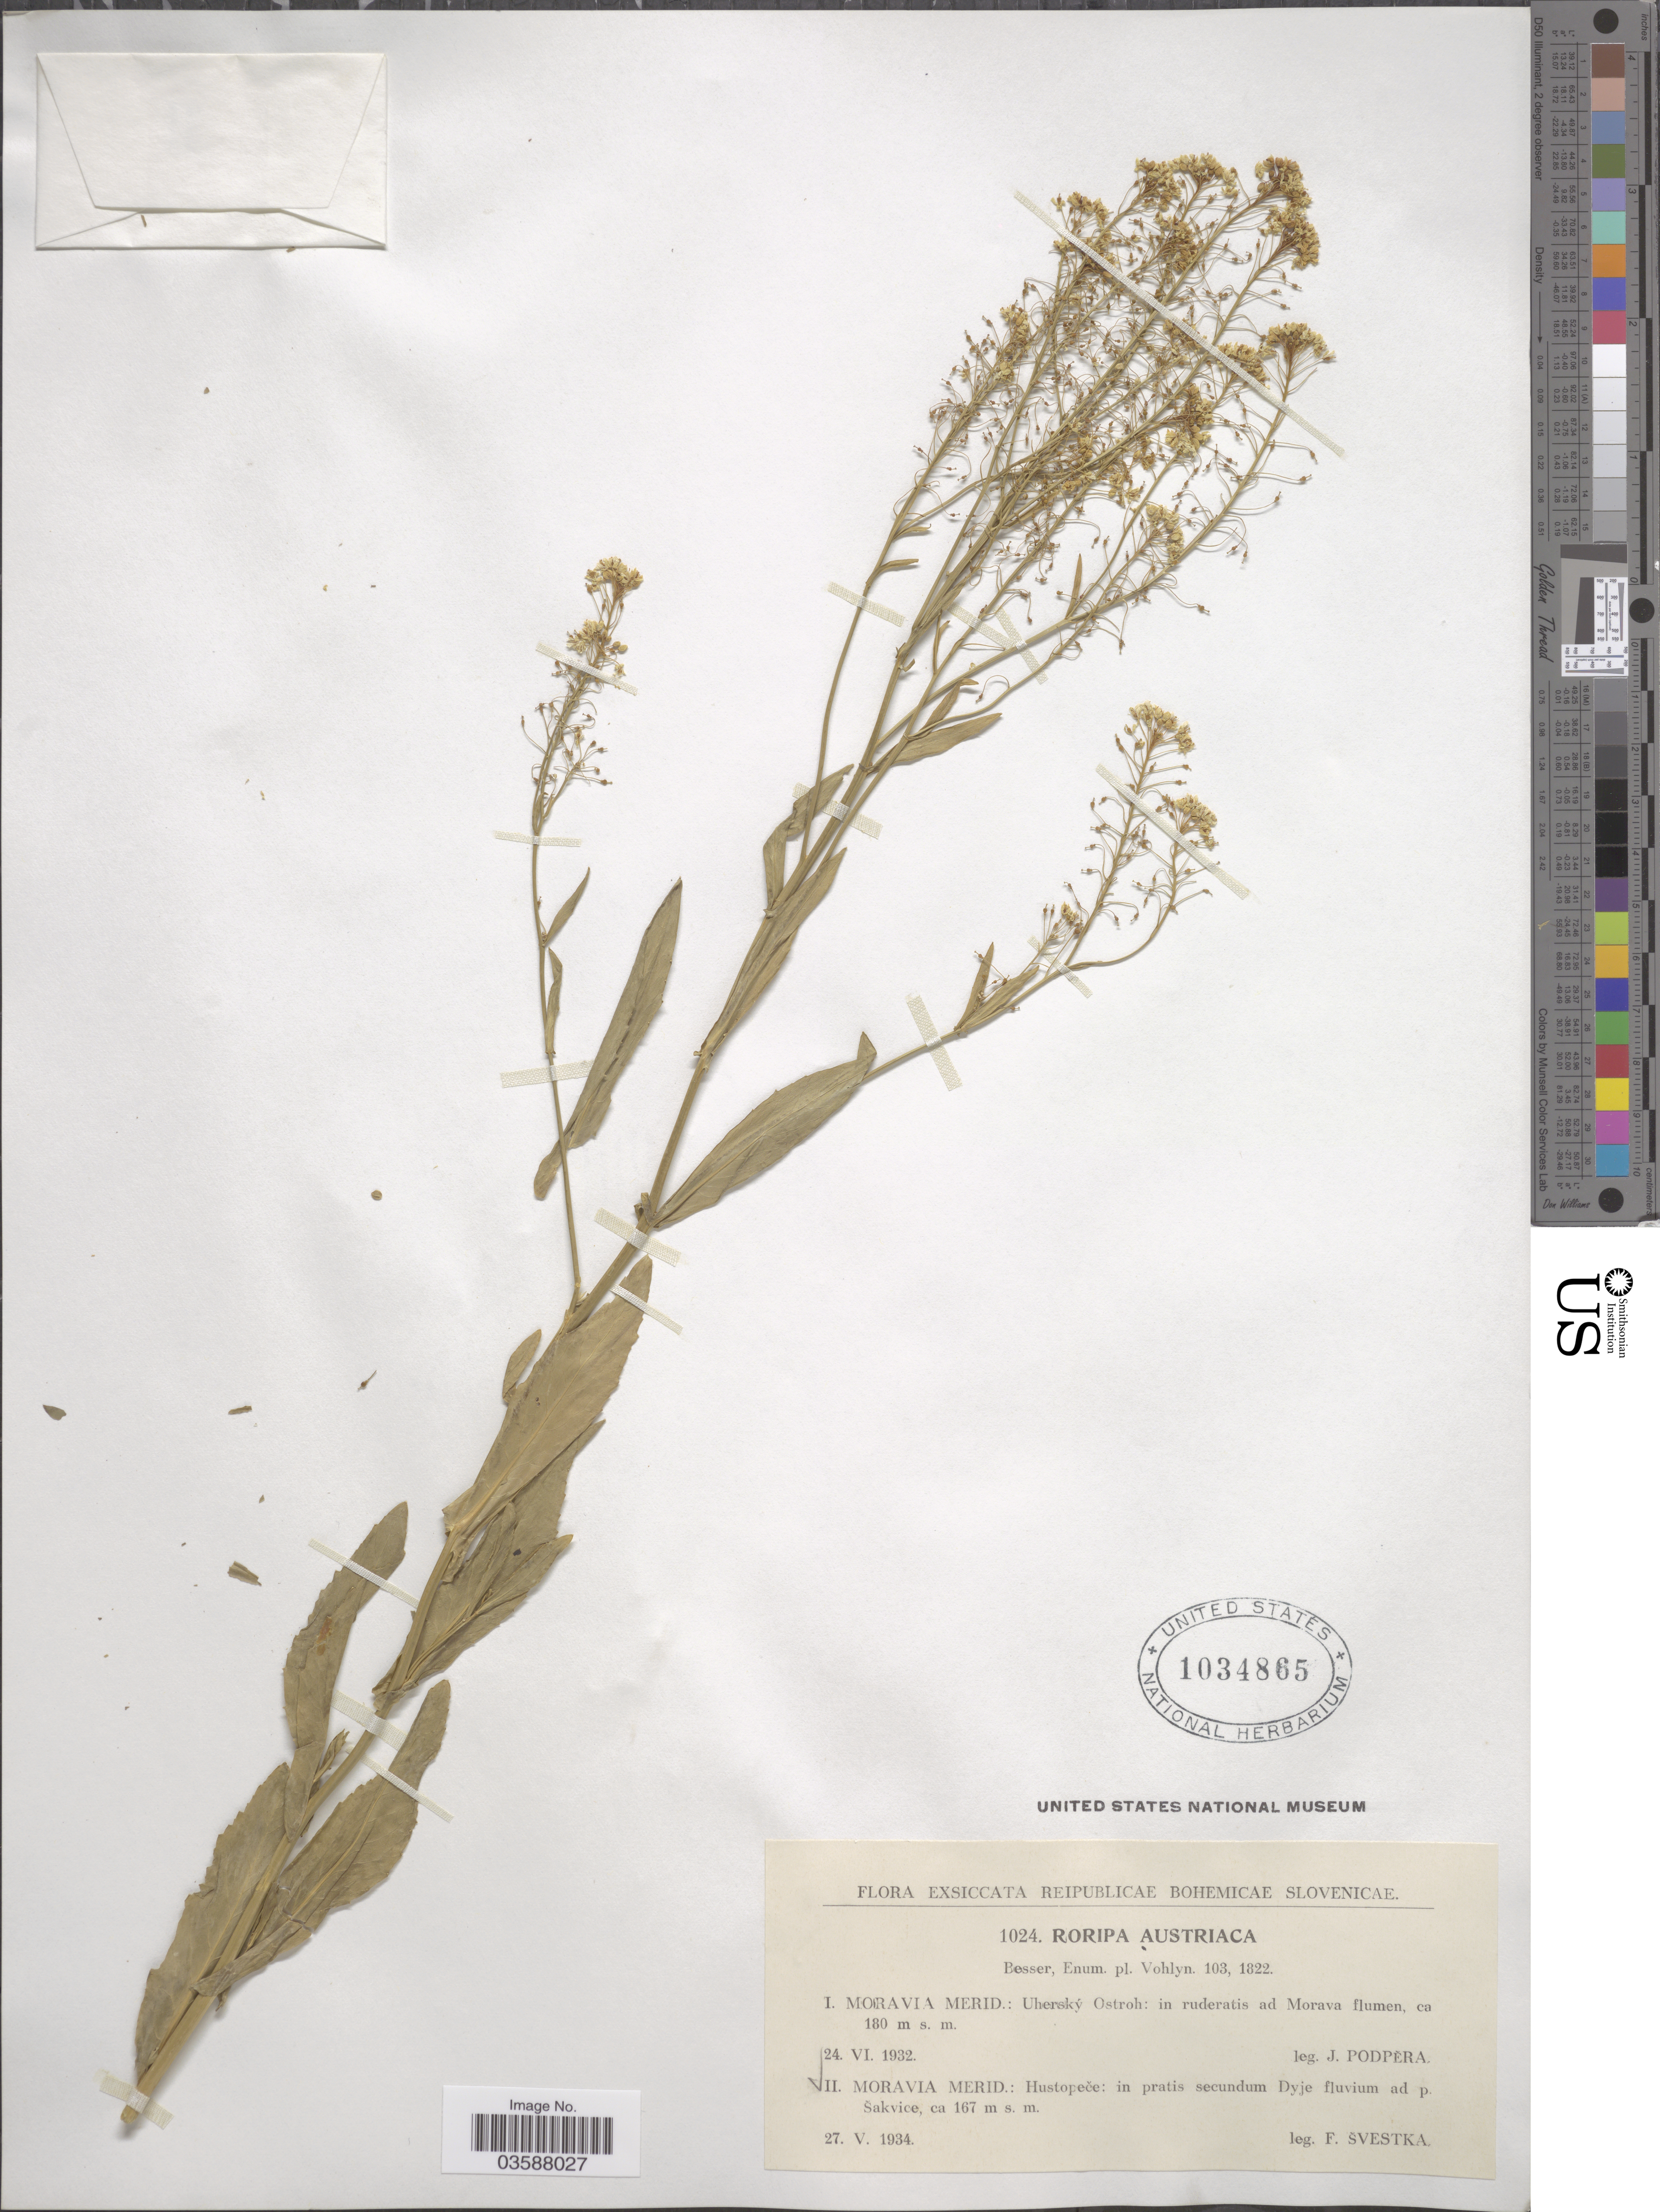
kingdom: Plantae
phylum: Tracheophyta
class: Magnoliopsida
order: Brassicales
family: Brassicaceae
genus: Rorippa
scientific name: Rorippa austriaca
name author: (Crantz) Besser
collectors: F. Svestka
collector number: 1024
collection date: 1934-05-27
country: Czechia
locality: Reipublicae Bohemicae Slovenicae. Moravia Merid.: Hustopeče: in pratis secundum Dyje fluvium ad p. Šakvice.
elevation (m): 167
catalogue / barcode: US 1034865